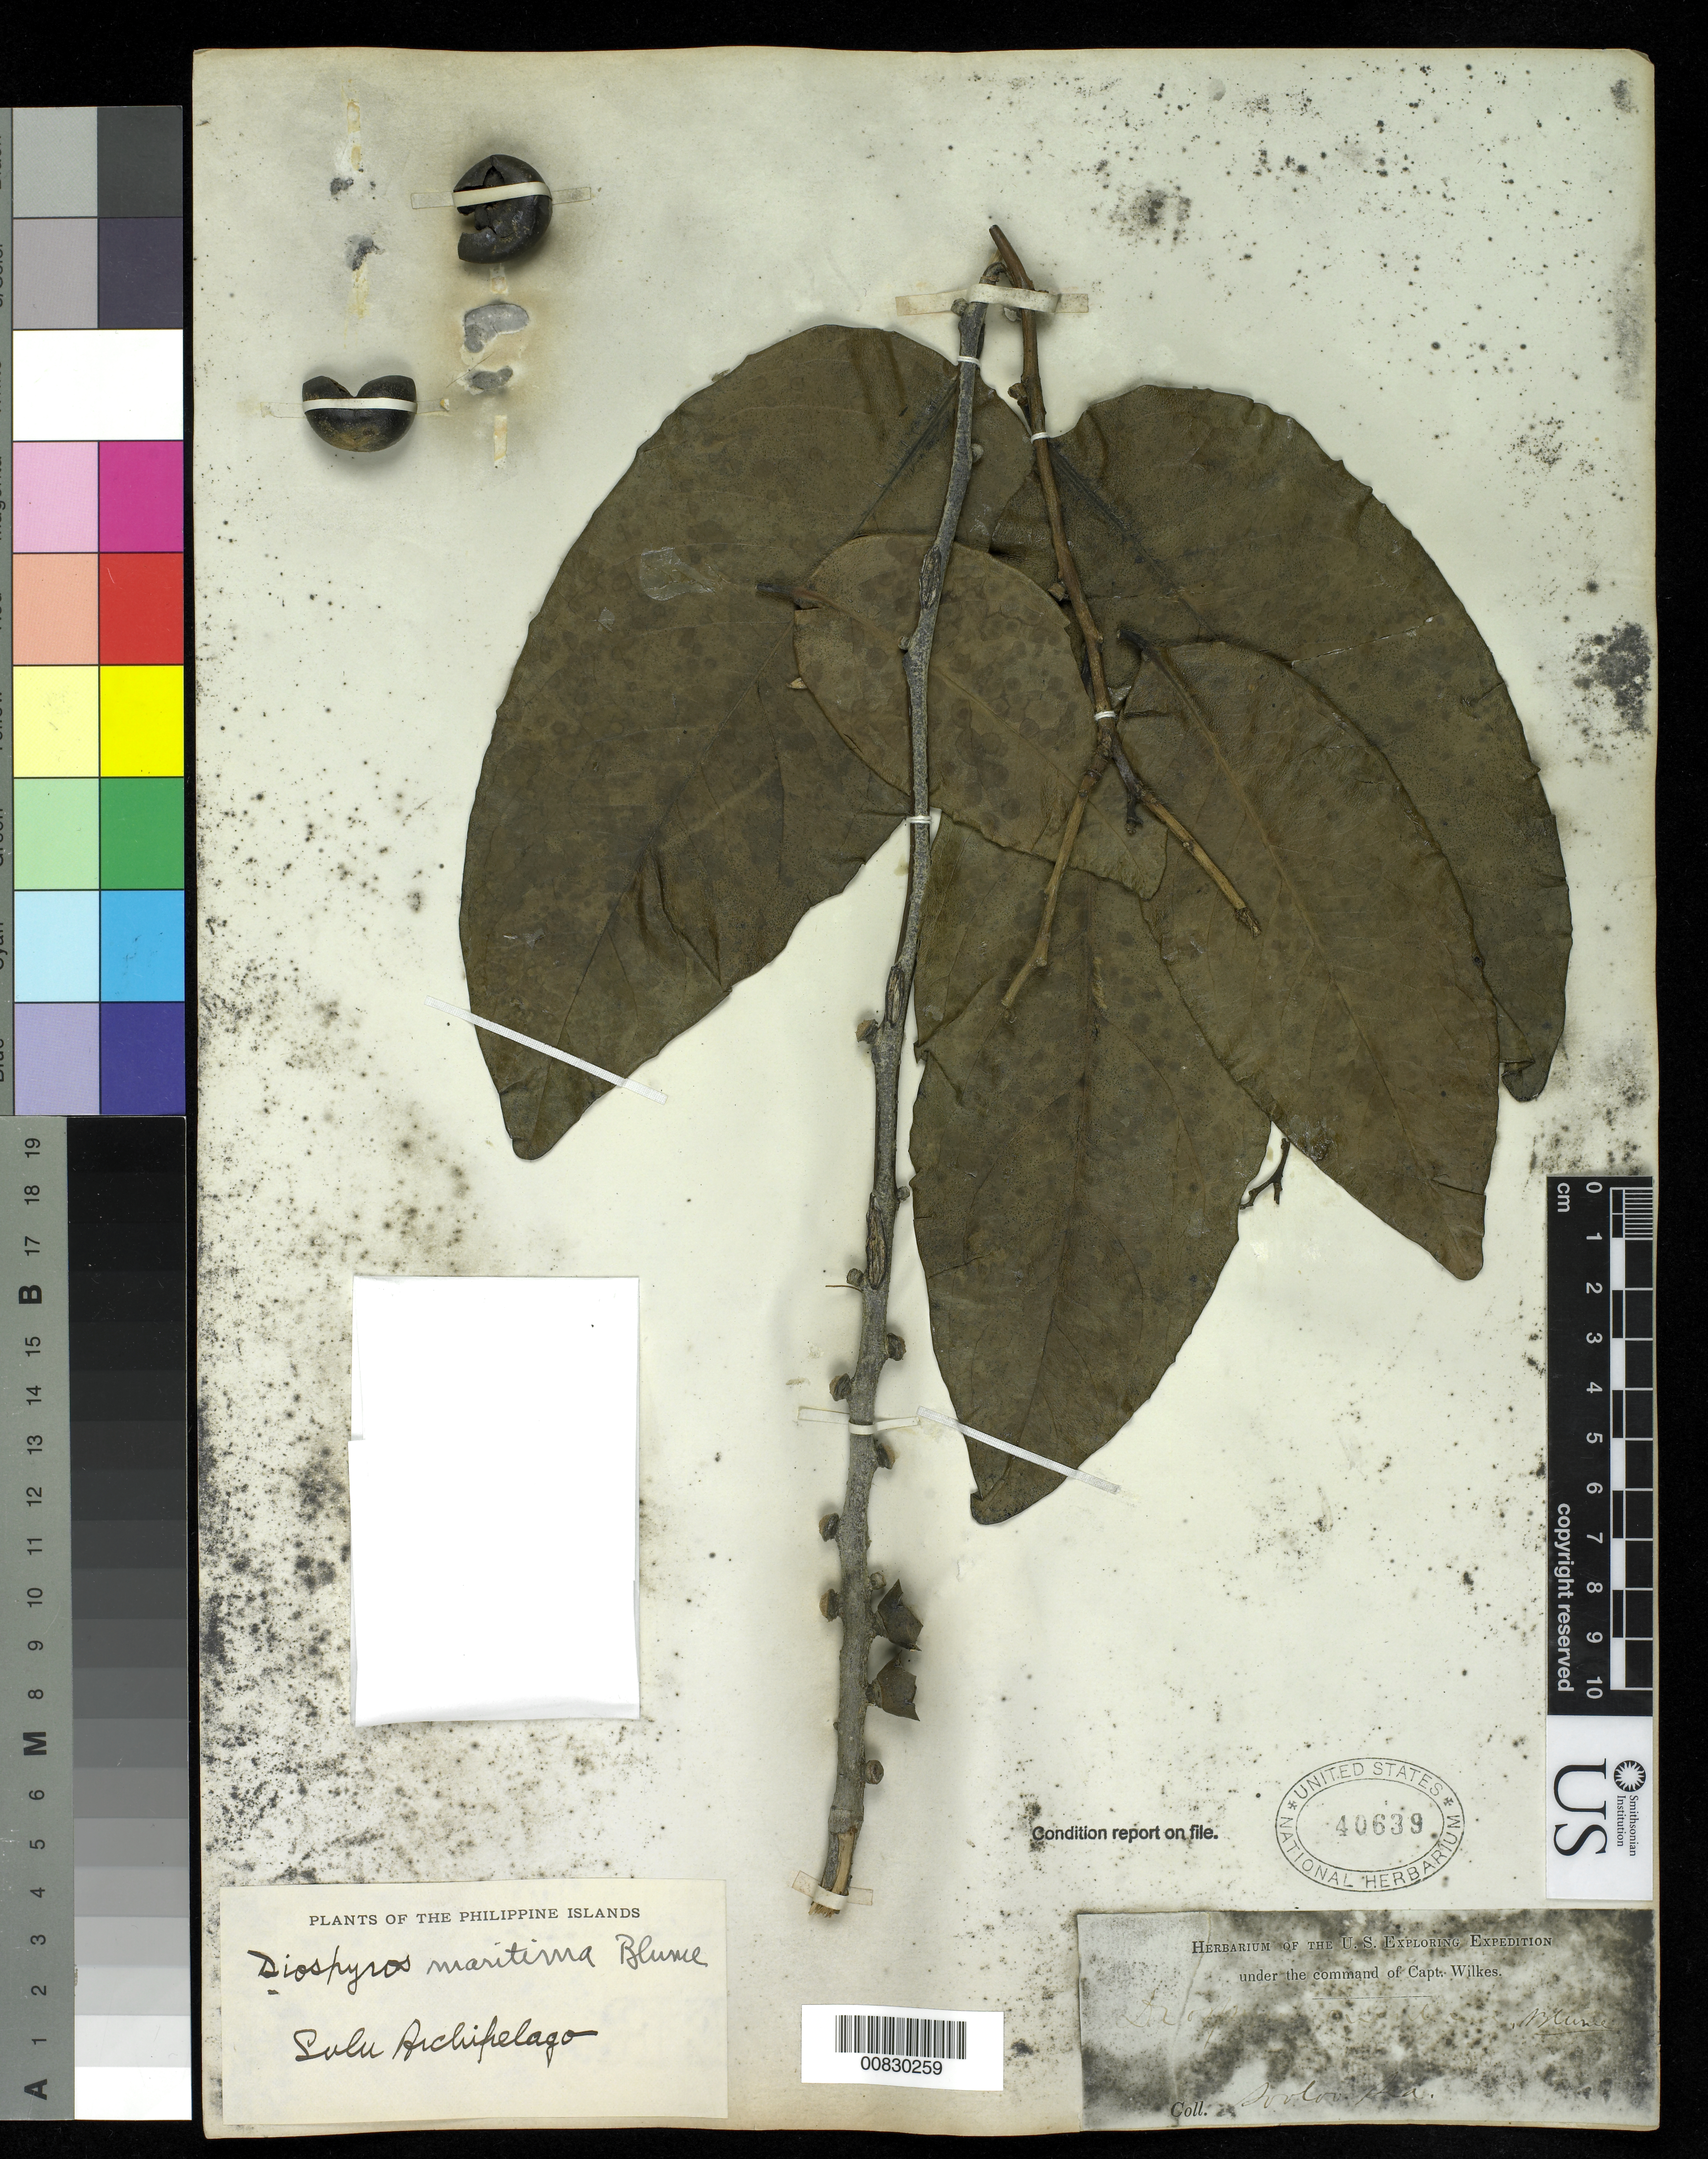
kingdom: Plantae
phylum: Tracheophyta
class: Magnoliopsida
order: Ericales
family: Ebenaceae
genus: Diospyros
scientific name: Diospyros maritima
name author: Blume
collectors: Wilkes Explor. Exped.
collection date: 1838/1842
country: Philippines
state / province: Muslim Mindanao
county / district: Sulu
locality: Sulu Archipelago, Sooloo Sea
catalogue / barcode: US 40639